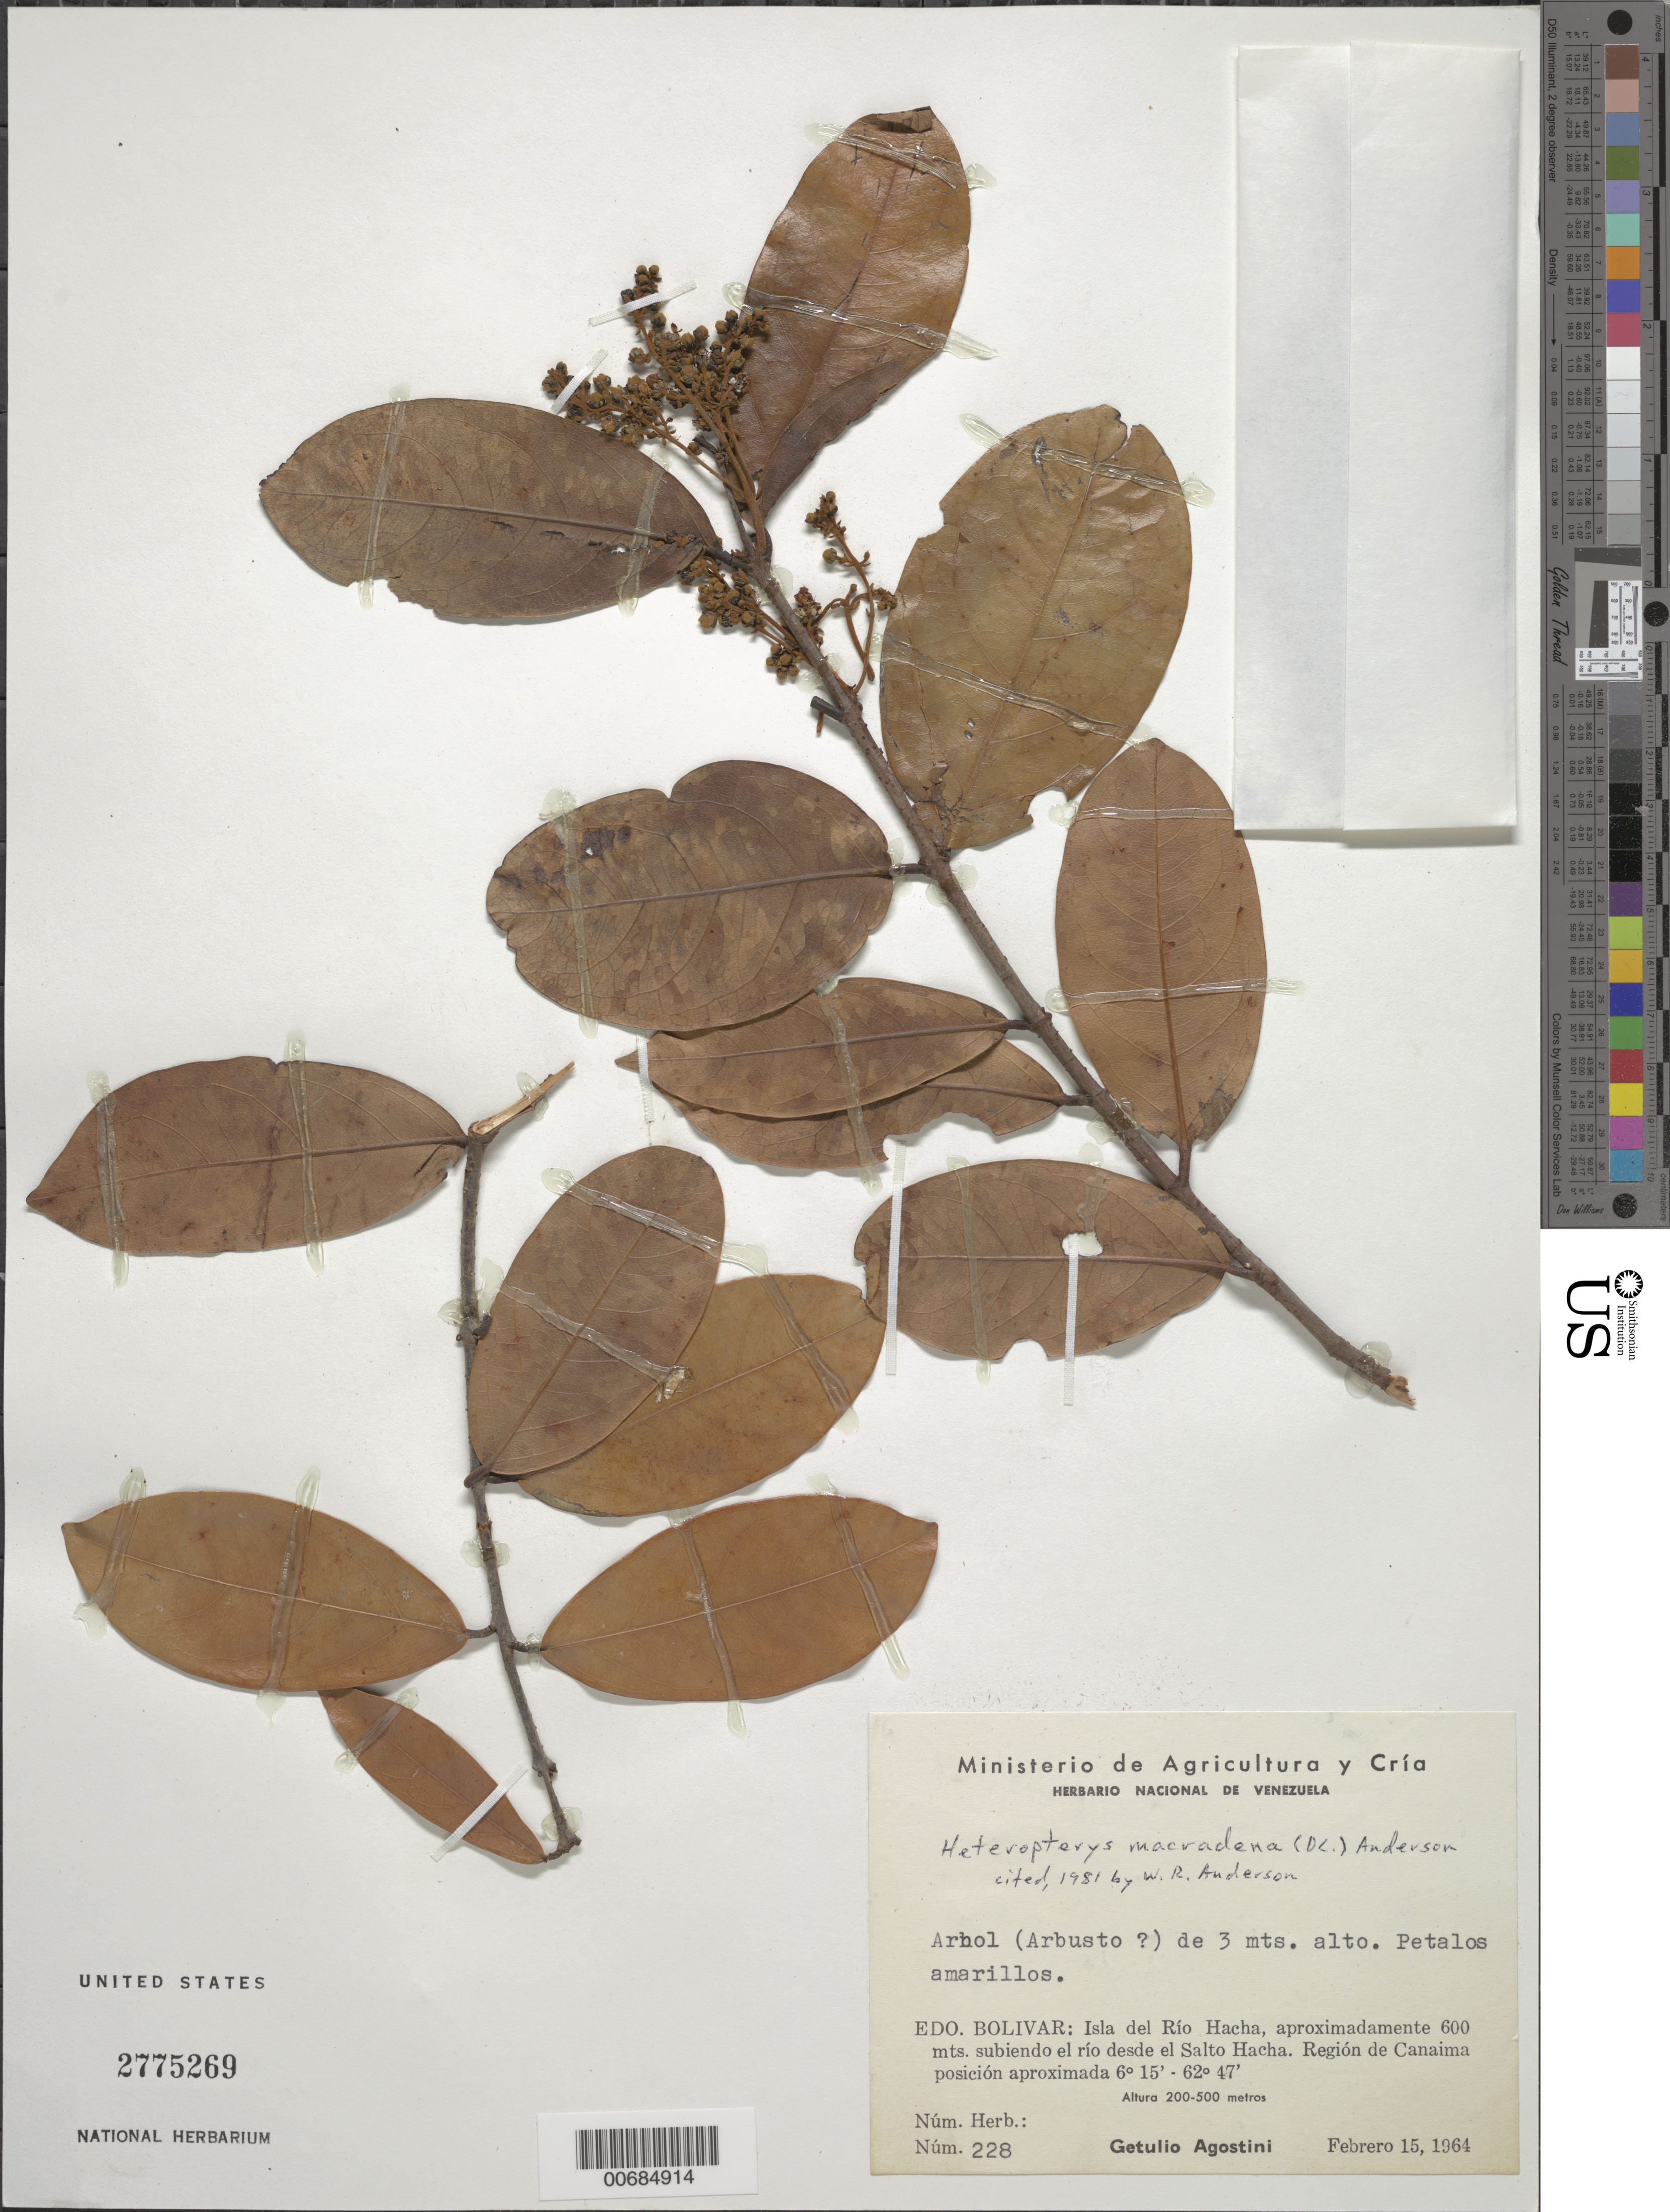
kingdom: Plantae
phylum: Tracheophyta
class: Magnoliopsida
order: Malpighiales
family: Malpighiaceae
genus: Heteropterys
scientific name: Heteropterys macradena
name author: (DC.) W.R. Anderson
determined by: Anderson, W. R., (MICH), University of Michigan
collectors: G. Agostini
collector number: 228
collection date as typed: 15-Feb-64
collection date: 1964-02-15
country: Venezuela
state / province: Bolívar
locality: Isla del Río Hacha, 600 m subiendo el Salto Hacha; región de Canaima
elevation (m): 200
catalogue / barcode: US 2775269